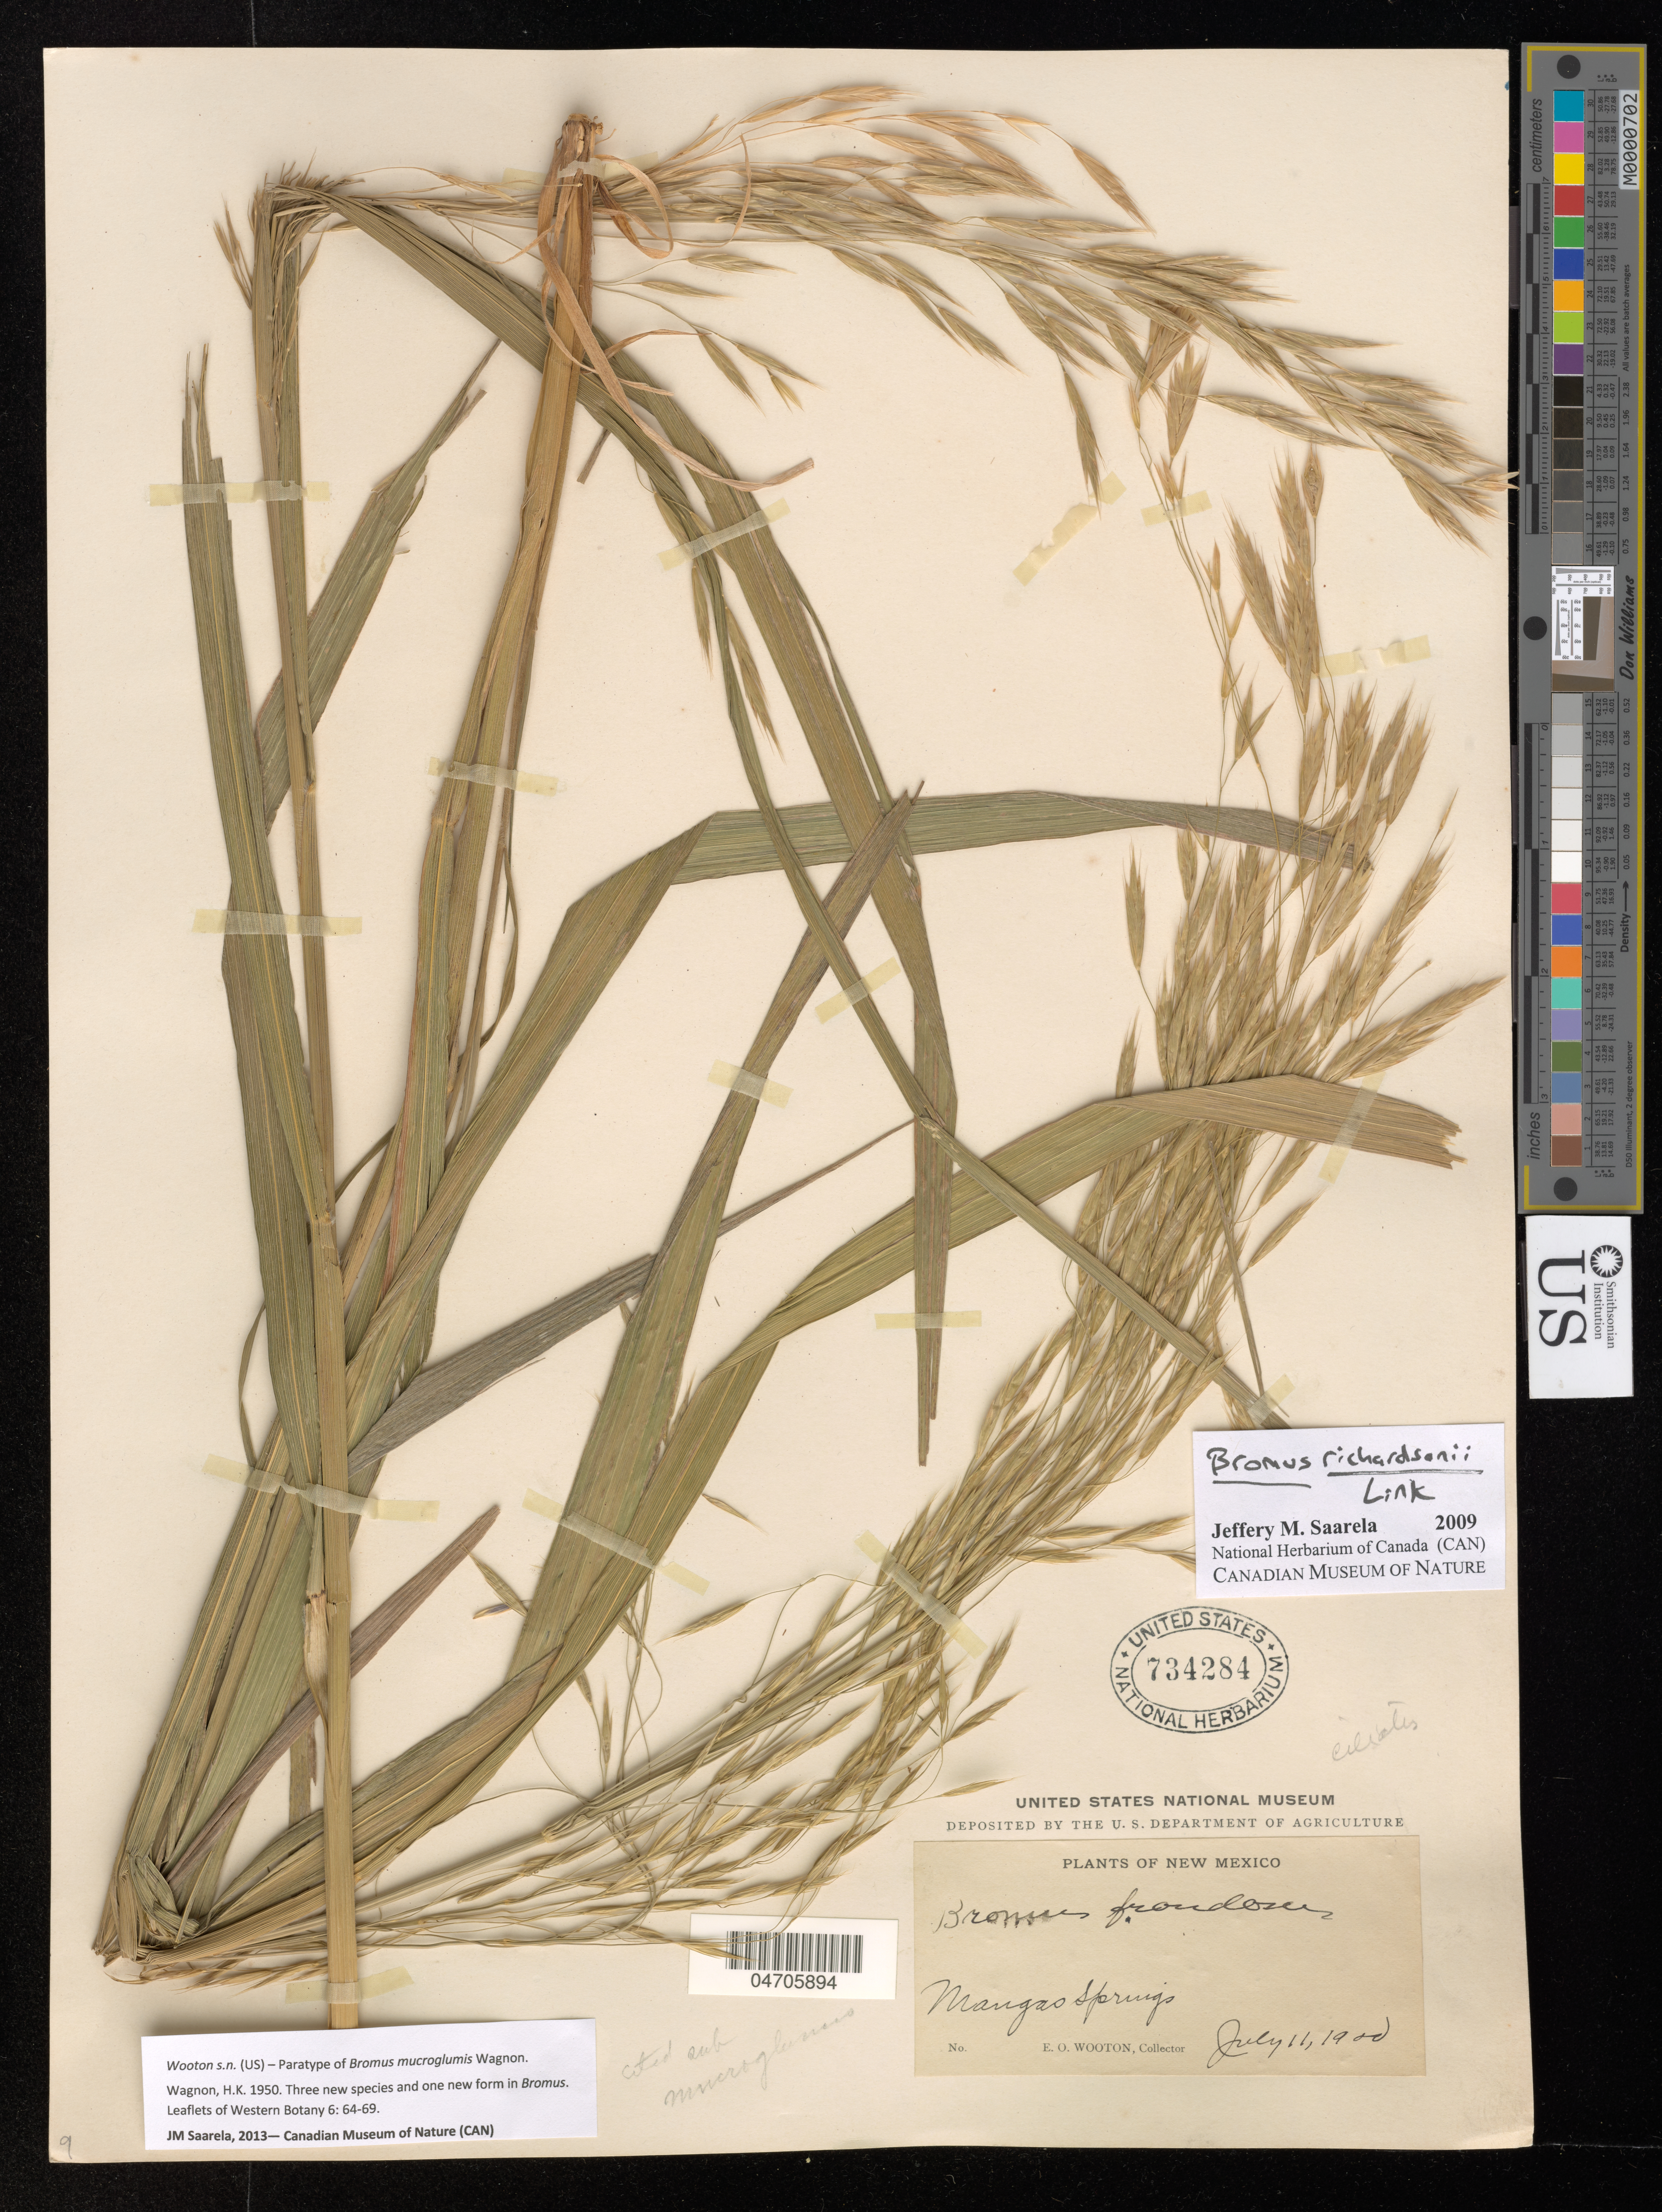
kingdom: Plantae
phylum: Tracheophyta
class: Liliopsida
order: Poales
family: Poaceae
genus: Bromus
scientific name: Bromus mucroglumis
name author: Wagnon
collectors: E. O. Wooton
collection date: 1900-07-11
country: United States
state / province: New Mexico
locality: Mangas Springs.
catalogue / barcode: US 734284